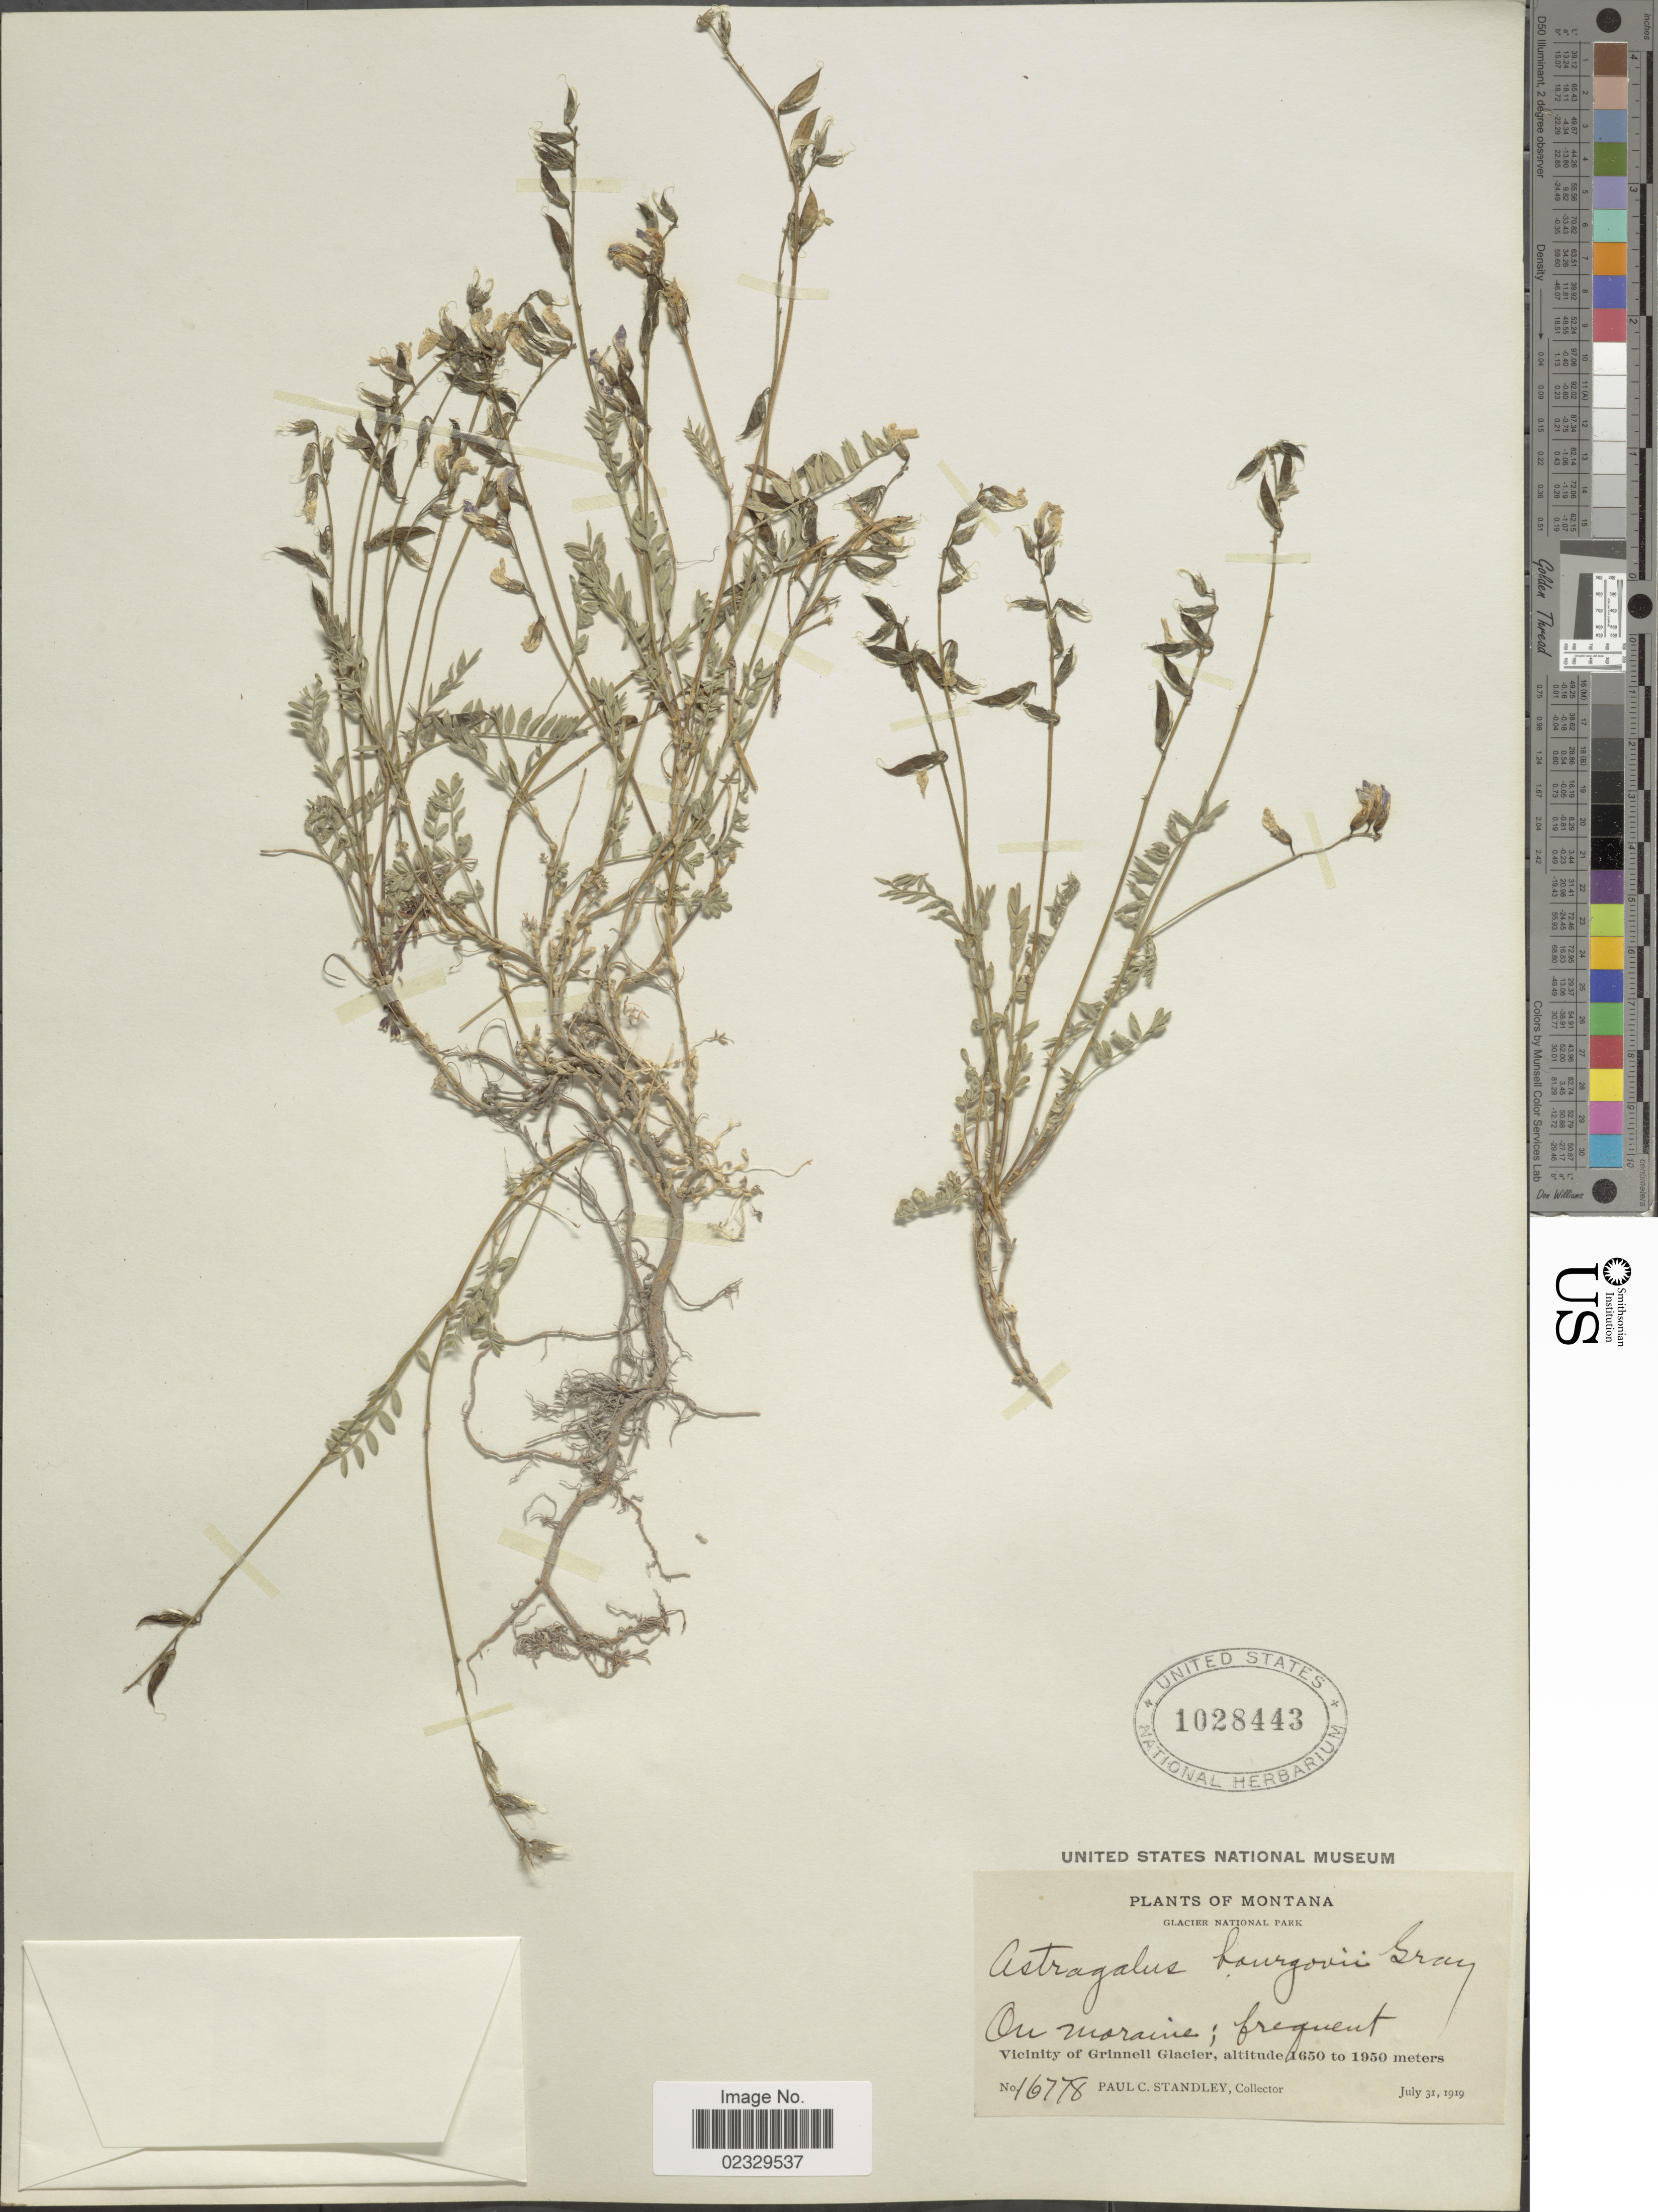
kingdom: Plantae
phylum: Tracheophyta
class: Magnoliopsida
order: Fabales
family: Fabaceae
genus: Astragalus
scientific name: Astragalus bourgovii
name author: A. Gray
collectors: P. C. Standley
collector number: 16778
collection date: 1919-07-31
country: United States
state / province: Montana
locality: Glacier National Park. Vicinity of Grinnell Glacier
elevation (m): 1650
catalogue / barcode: US 1028443